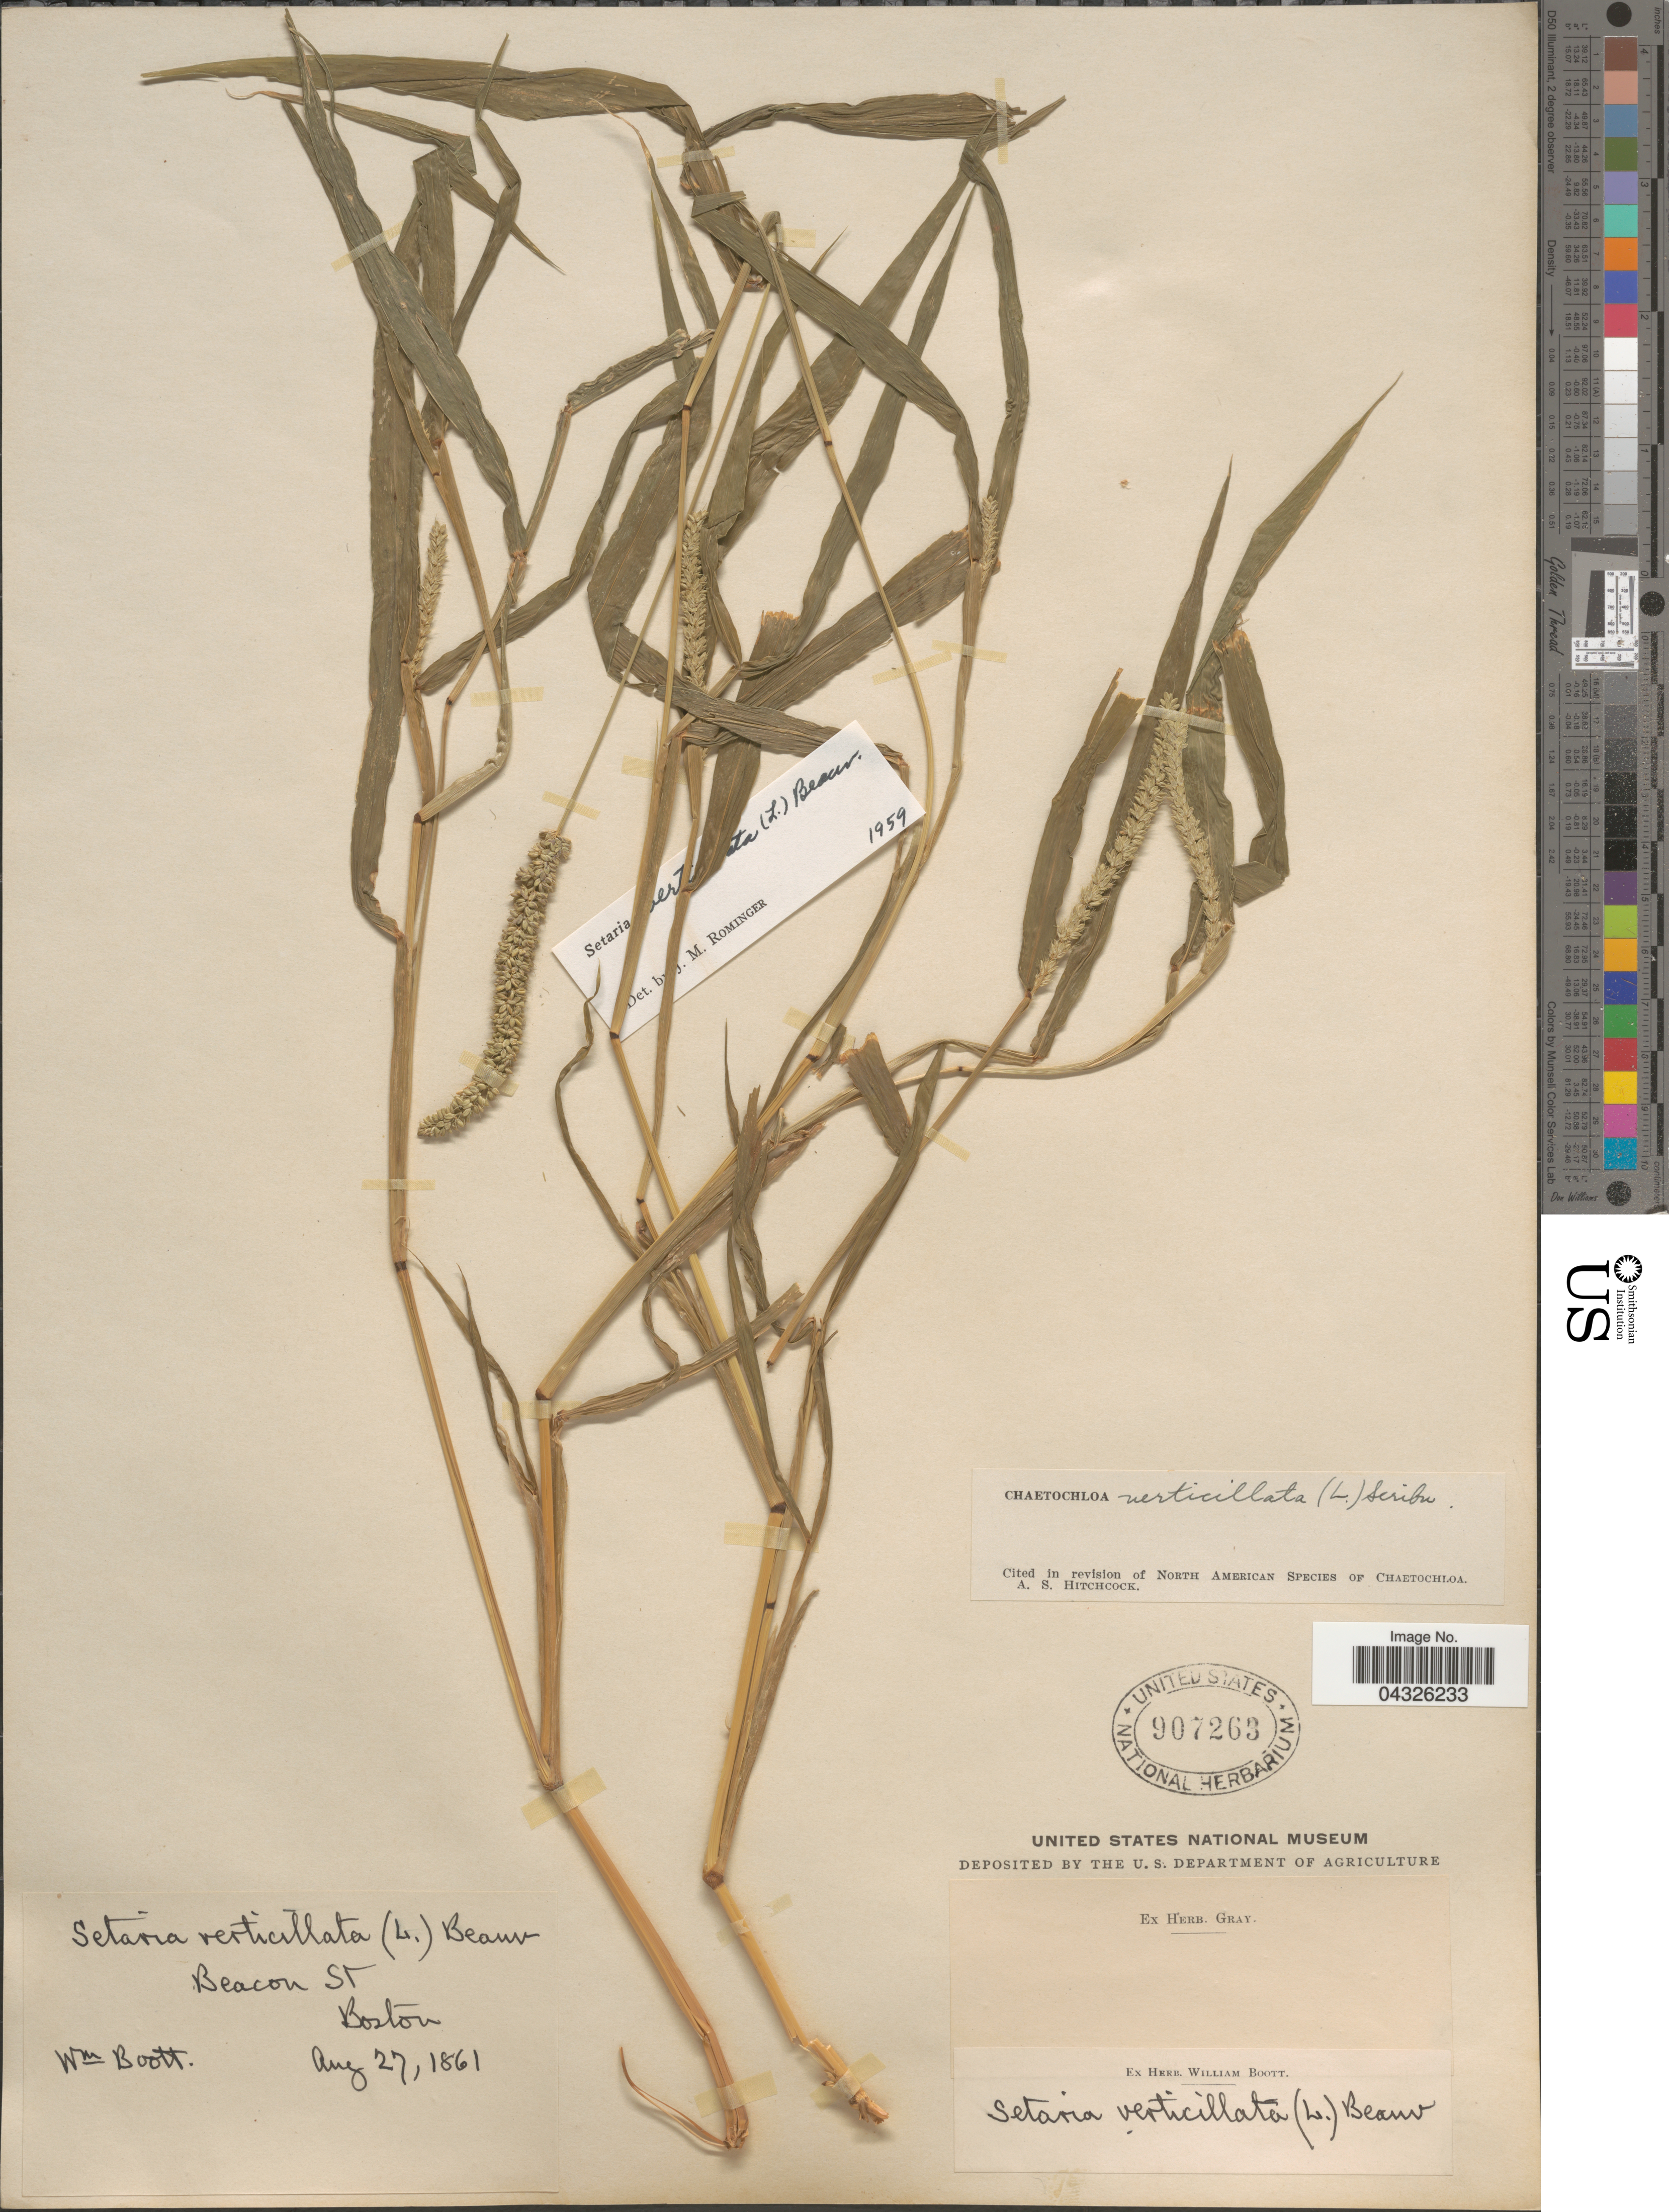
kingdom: Plantae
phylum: Tracheophyta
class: Liliopsida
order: Poales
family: Poaceae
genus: Setaria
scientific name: Setaria verticillata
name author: (L.) P. Beauv.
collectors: W. Boott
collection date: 1861-08-27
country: United States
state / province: Massachusetts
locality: Beacon St. Boston.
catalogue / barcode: US 907263